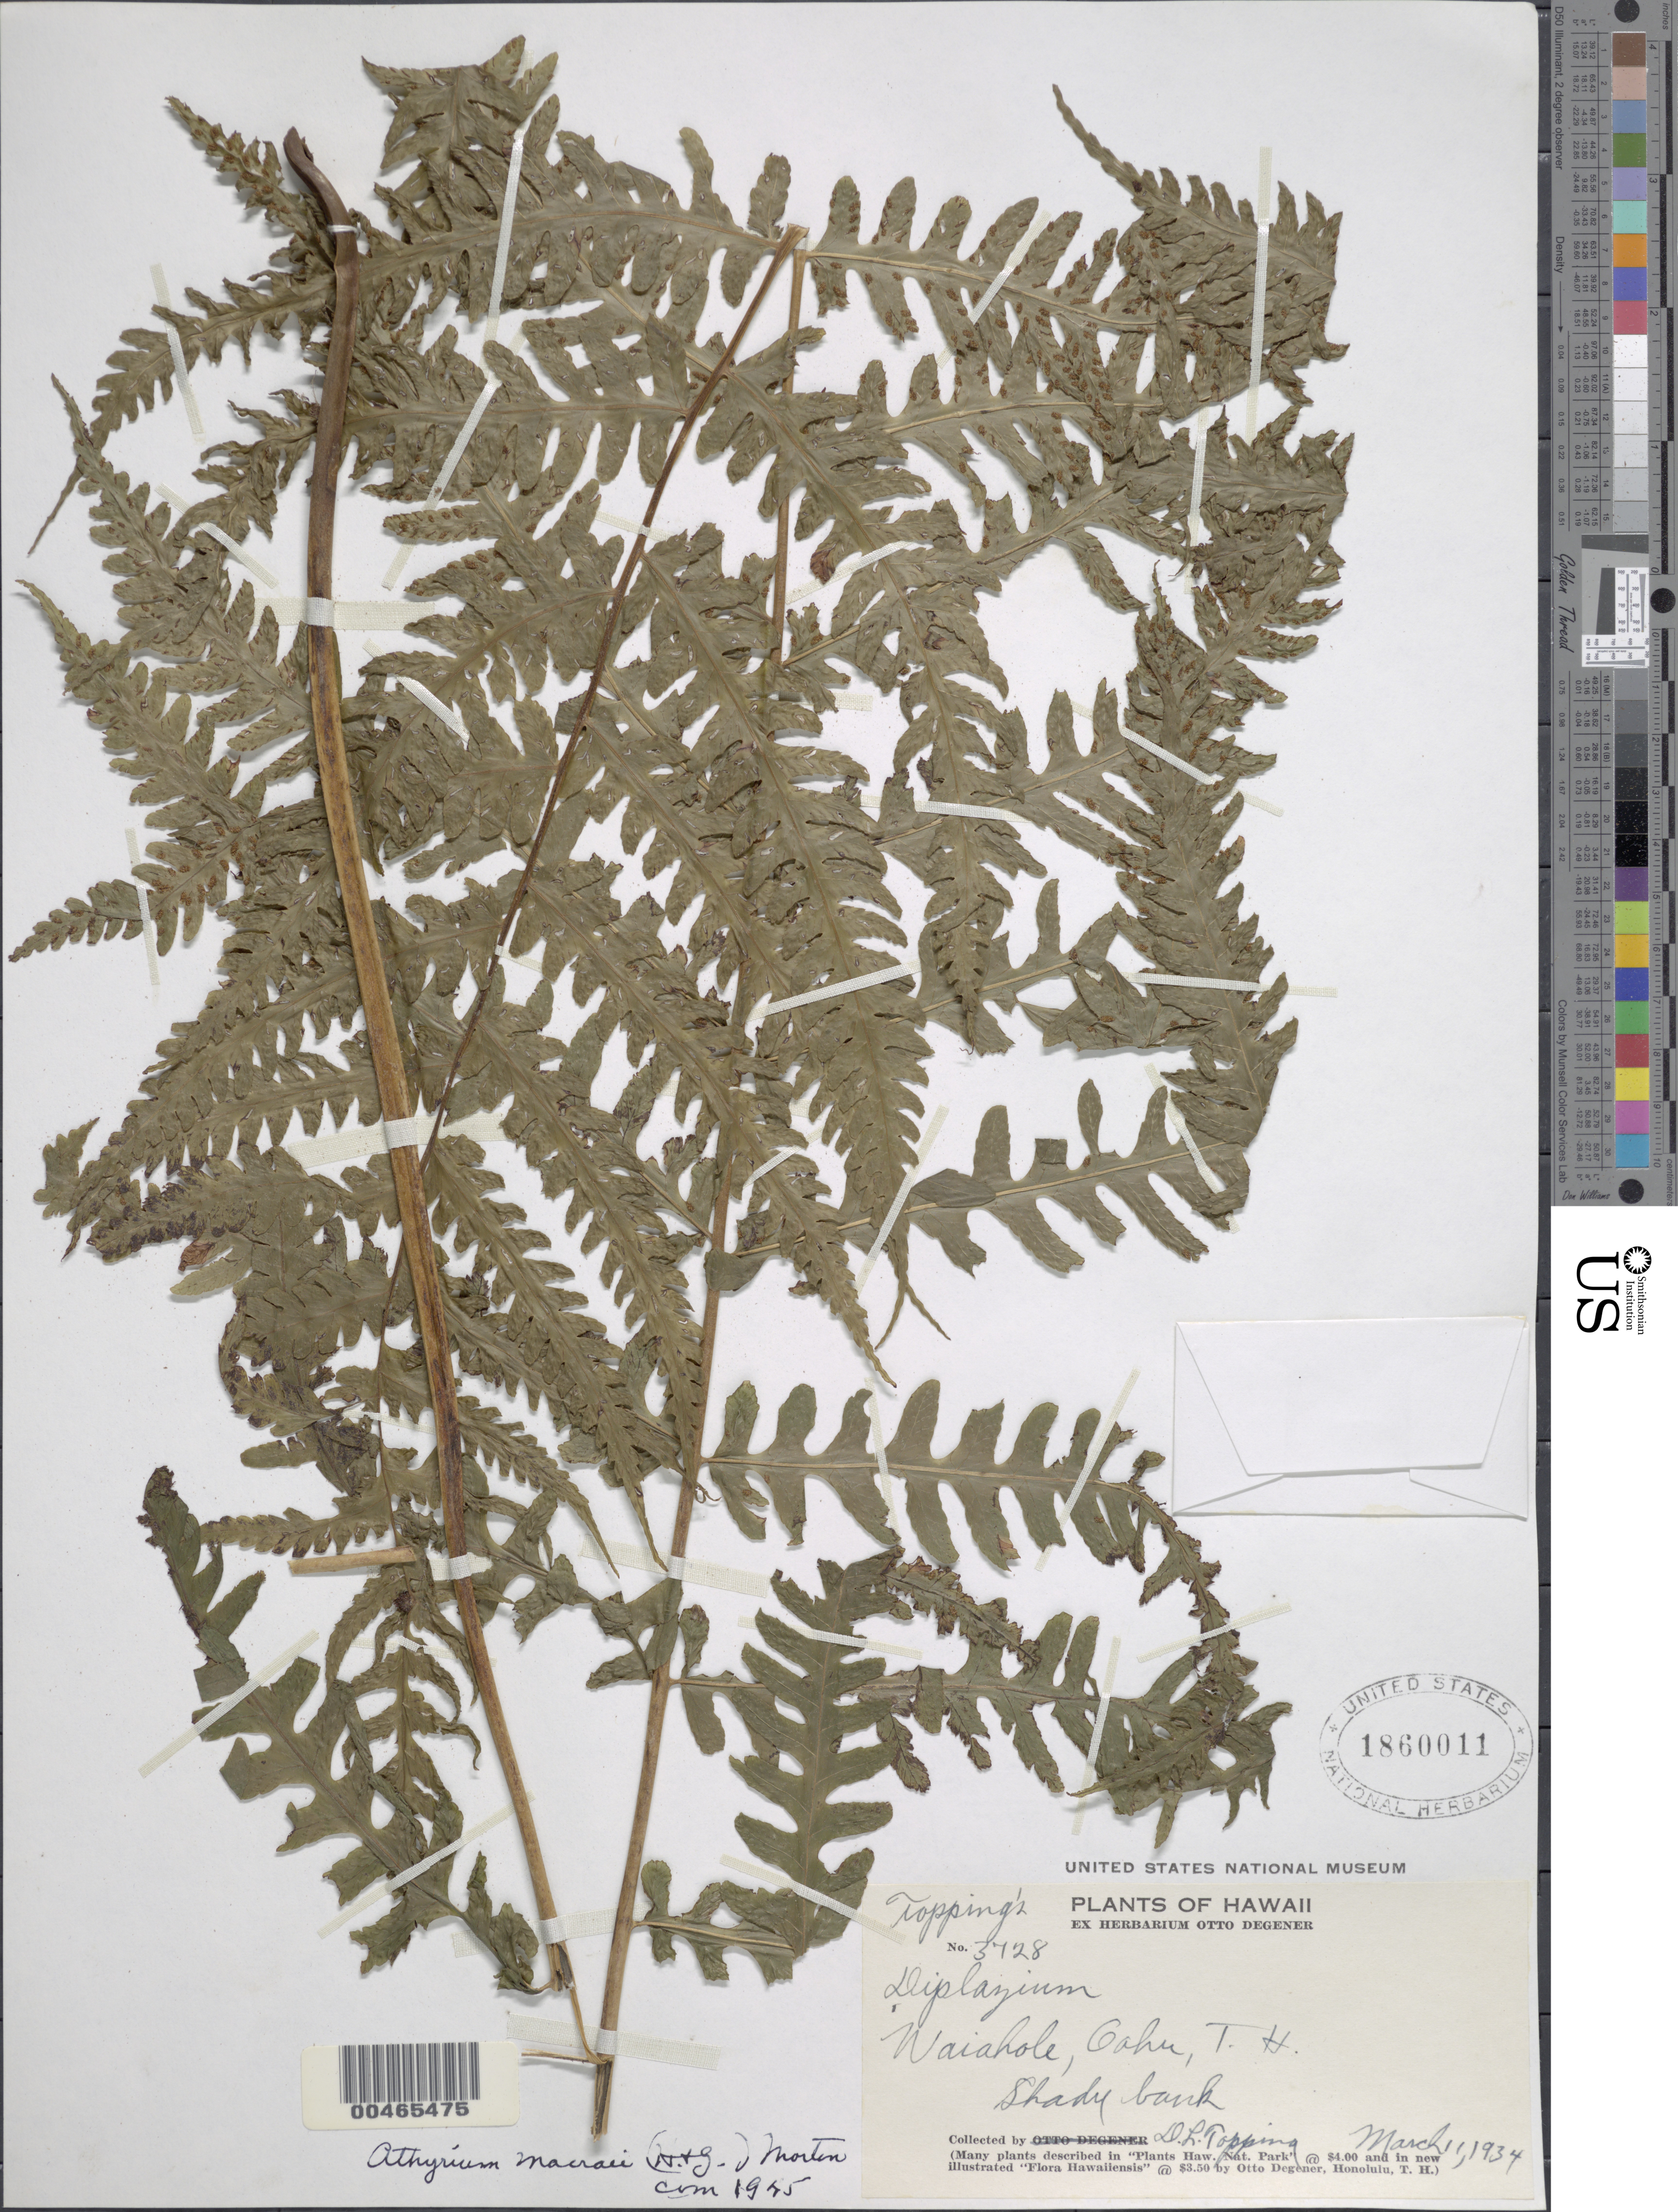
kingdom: Plantae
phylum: Tracheophyta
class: Polypodiopsida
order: Polypodiales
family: Athyriaceae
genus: Deparia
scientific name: Deparia prolifera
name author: (Kaulf.) Hook. & Grev.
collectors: D. L. Topping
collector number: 3728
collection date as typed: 11 Mar 1934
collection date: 1934-03-11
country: United States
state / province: Hawaii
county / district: Honolulu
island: Oahu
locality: Waiahole, Oahu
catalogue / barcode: US 1860011